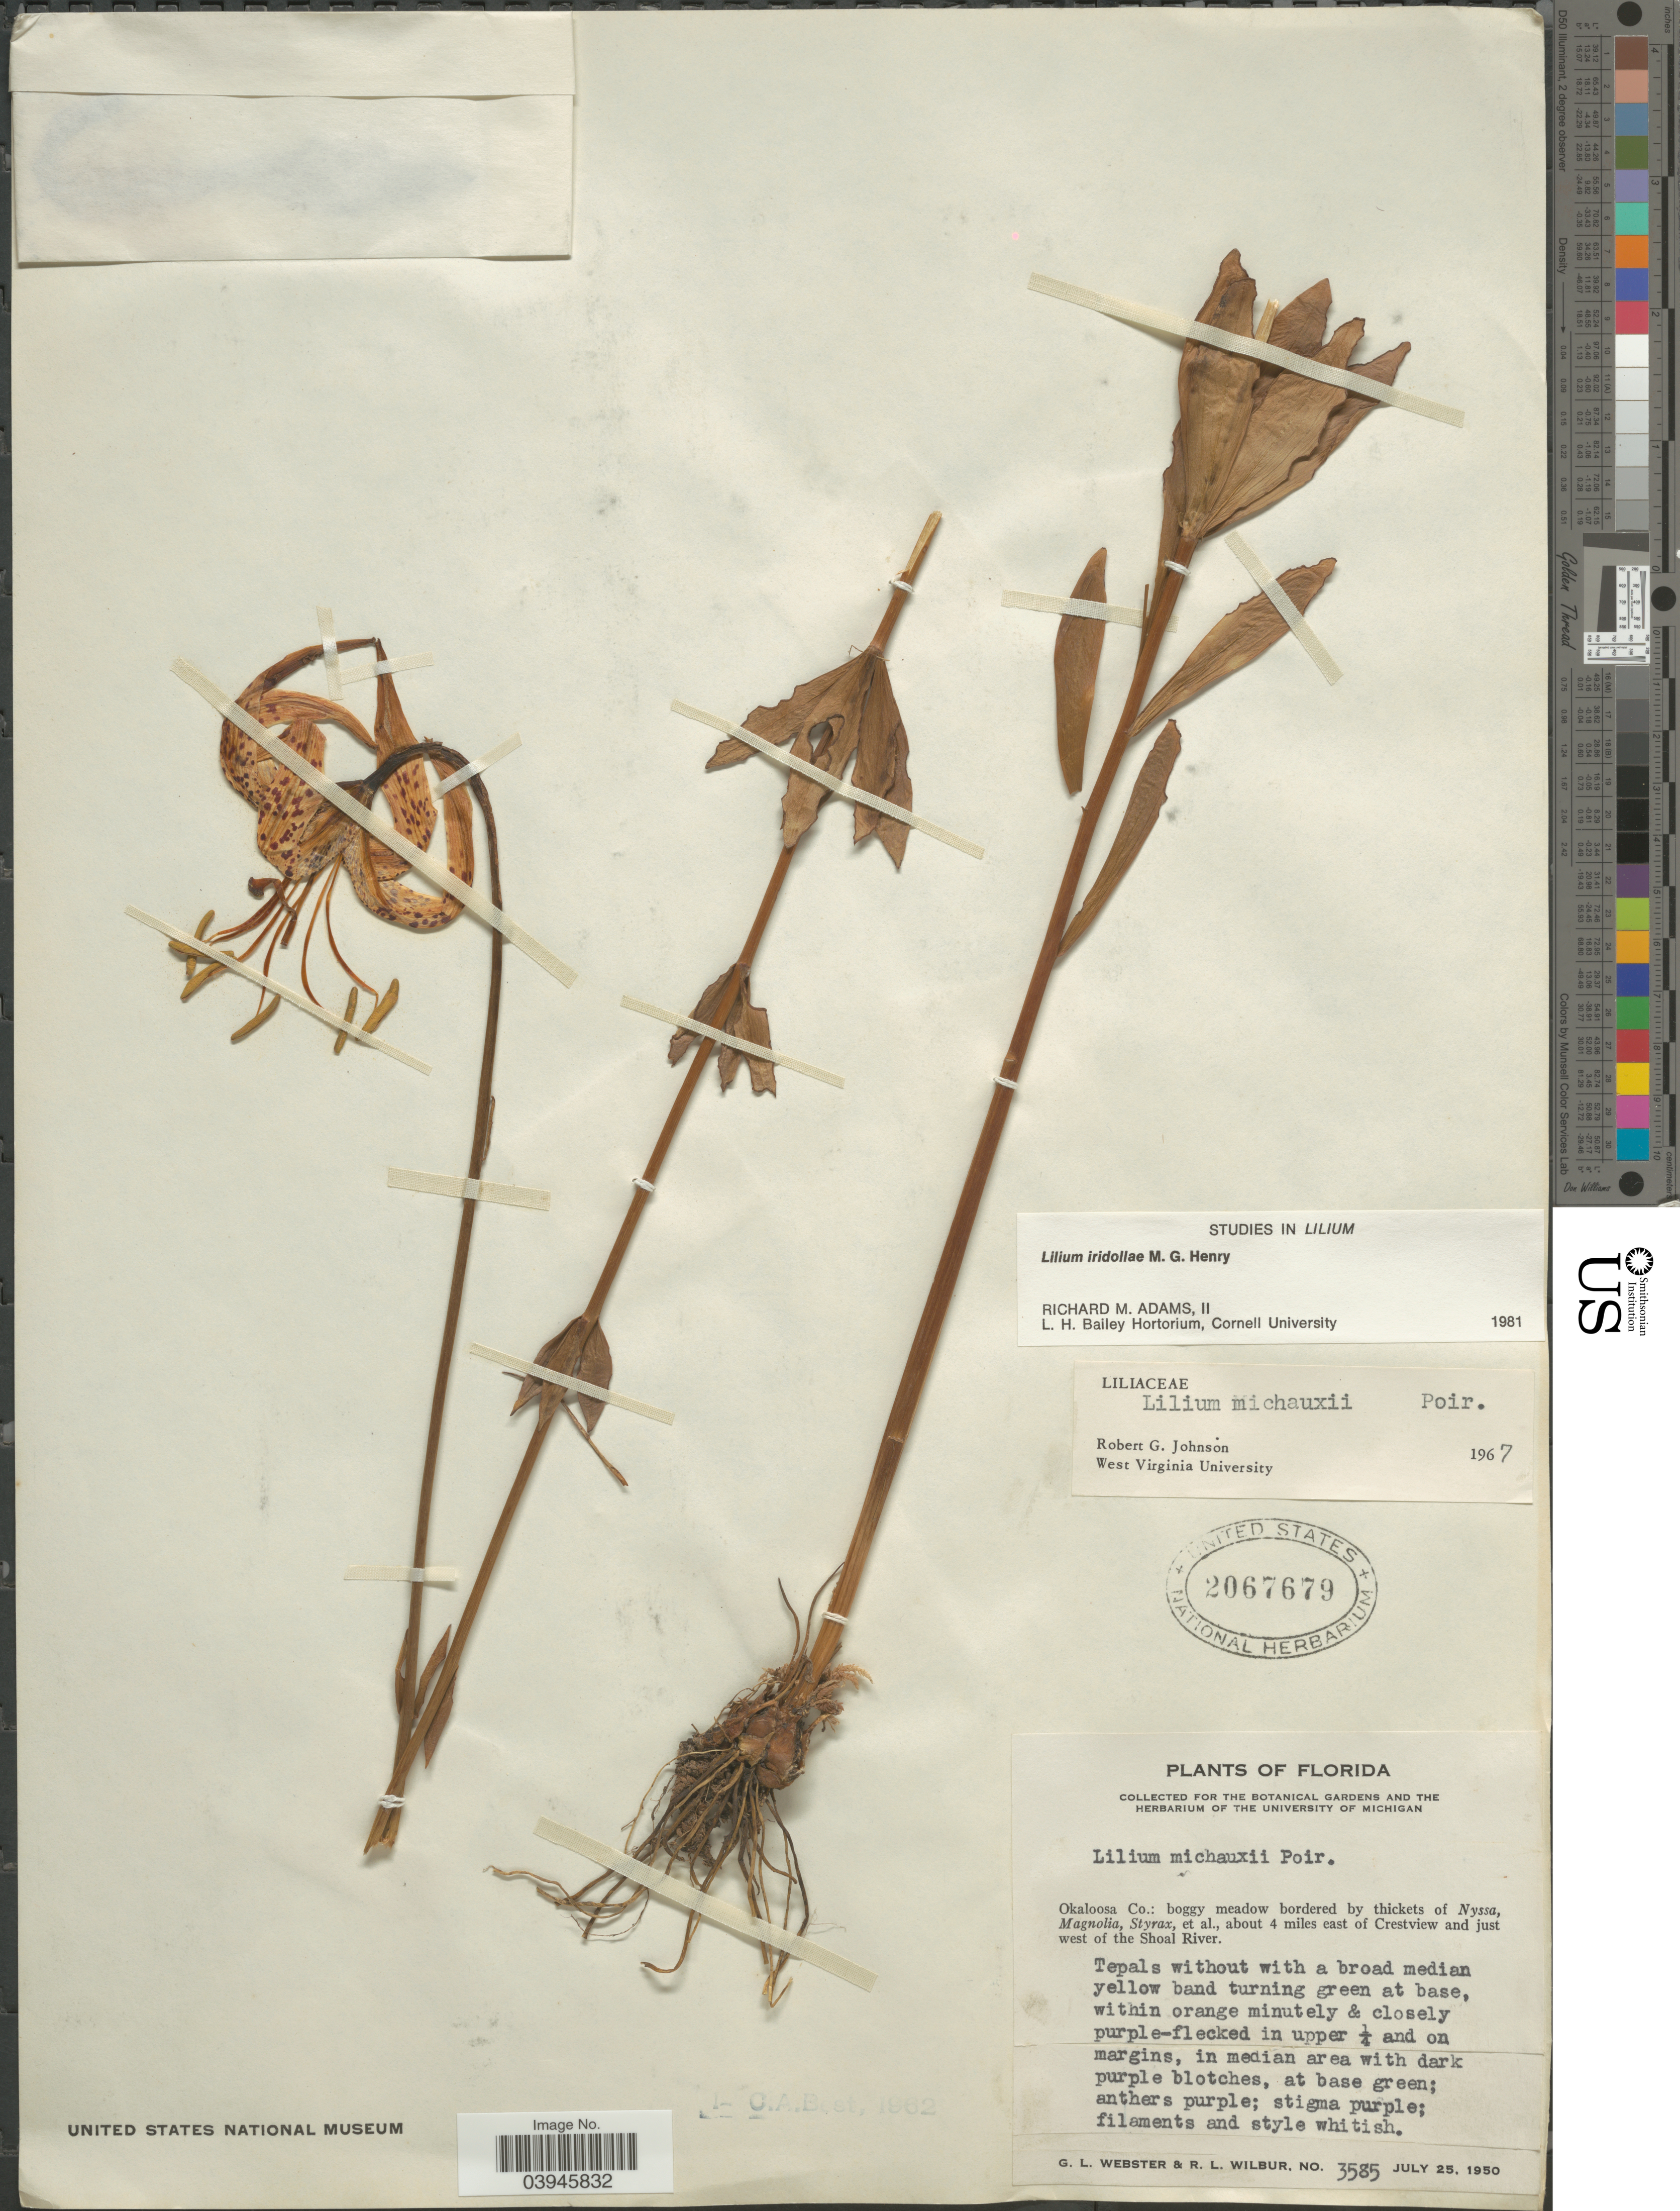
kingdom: Plantae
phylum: Tracheophyta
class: Liliopsida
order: Liliales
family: Liliaceae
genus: Lilium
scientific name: Lilium iridollae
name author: M.G. Henry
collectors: G. L. Webster & R. L. Wilbur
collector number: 3585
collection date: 1950-07-25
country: United States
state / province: Florida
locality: Okaloosa Co.: boggy meadow bordered by thickets of Nyssa, Magnolia, Styrax, et al., about 4 miles east of Crestview and just west of the Shoal River.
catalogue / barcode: US 2067679